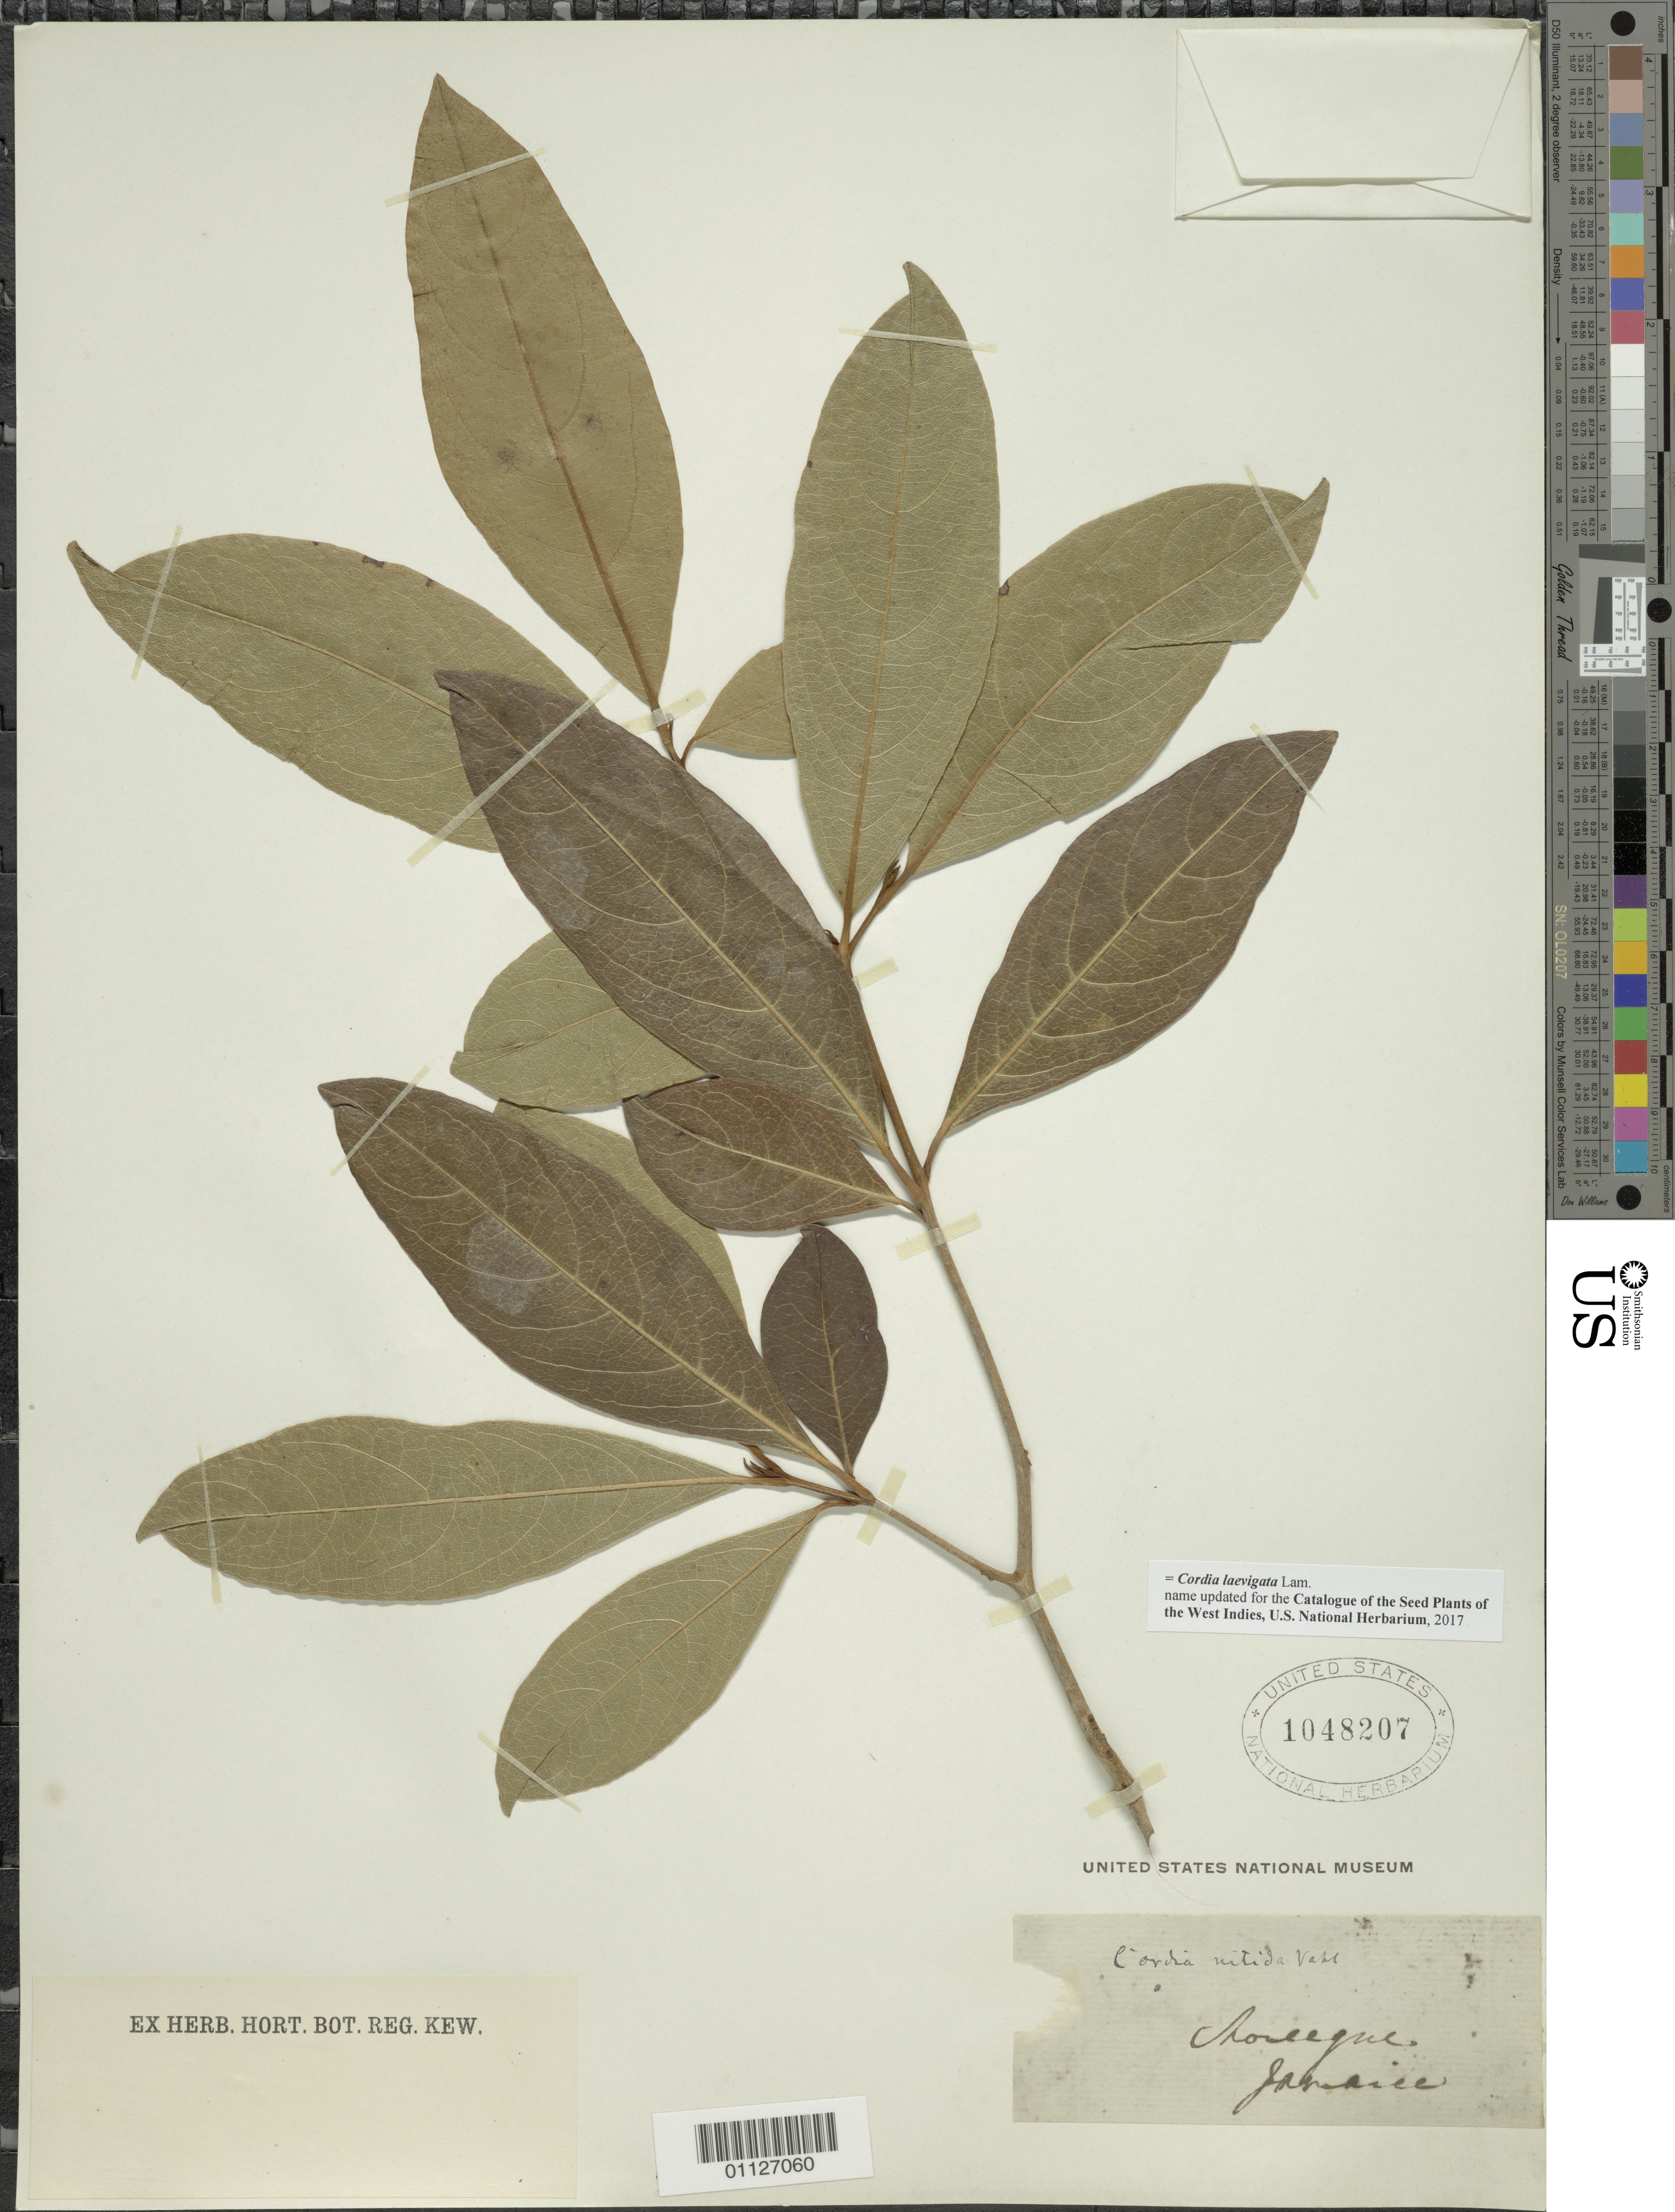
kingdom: Plantae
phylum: Tracheophyta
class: Magnoliopsida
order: Boraginales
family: Cordiaceae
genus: Cordia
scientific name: Cordia laevigata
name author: Lam.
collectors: ex herb. Hort. Reg. Kew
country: Jamaica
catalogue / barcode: US 1048207